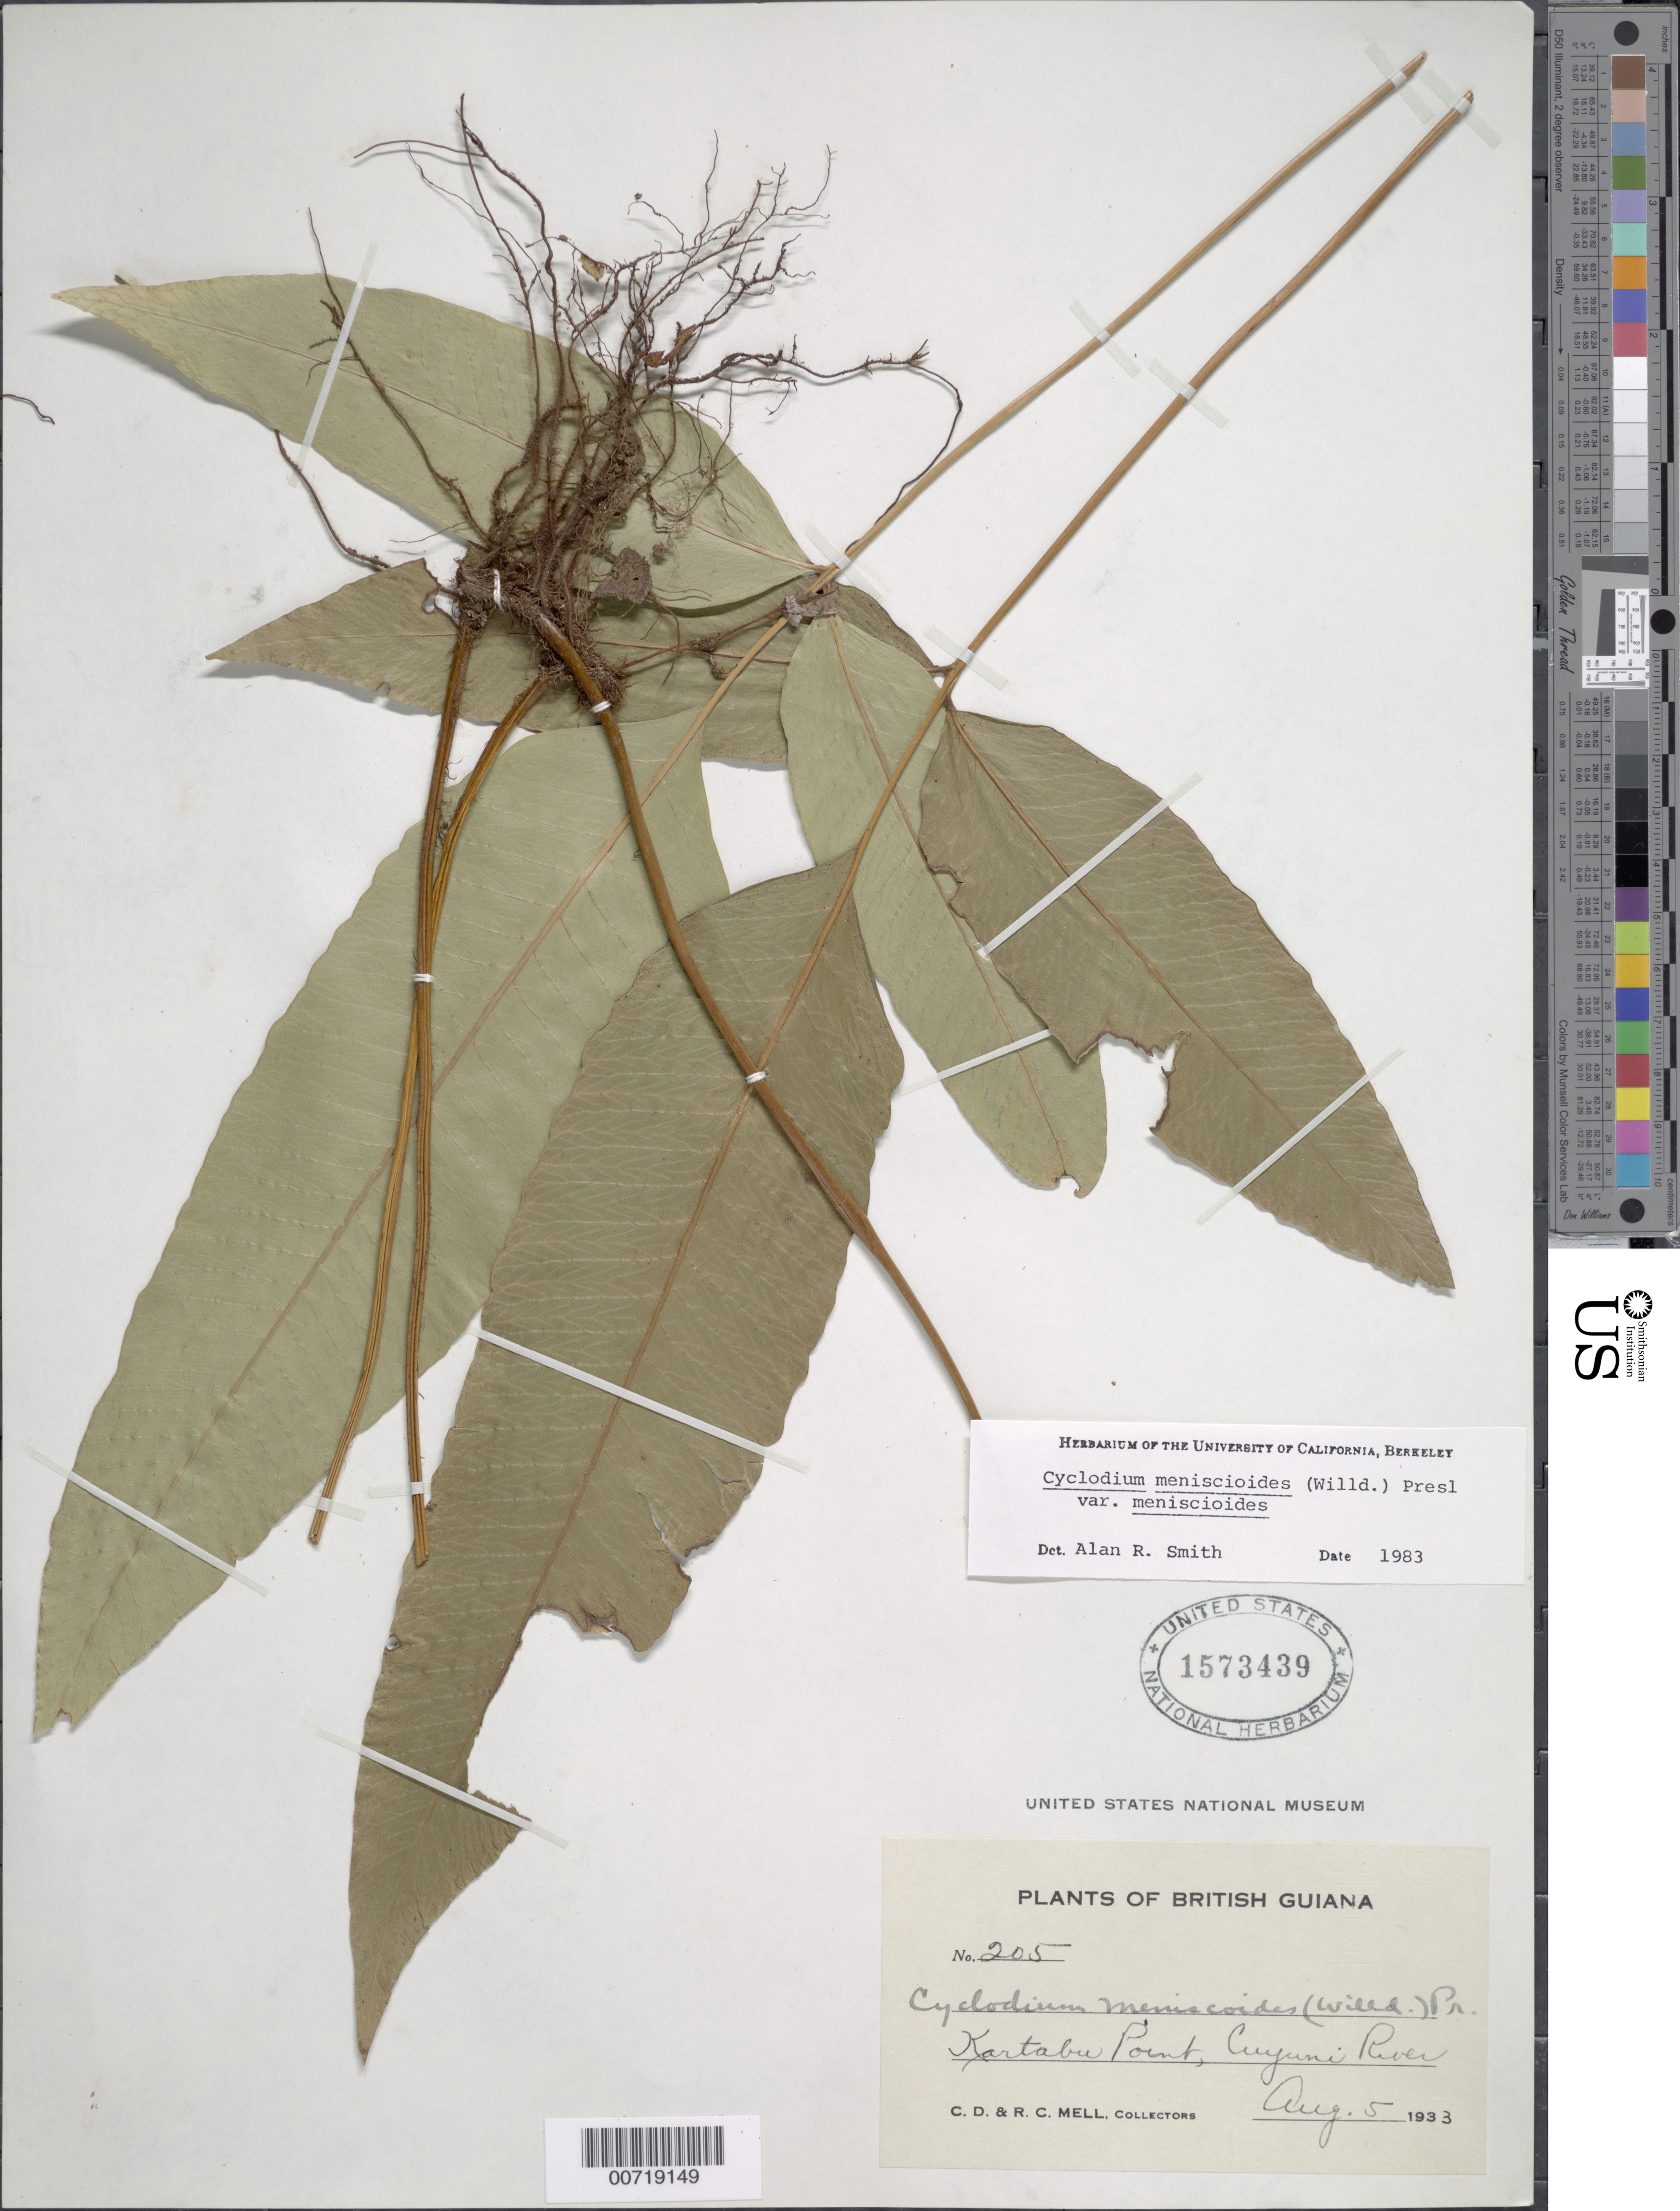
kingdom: Plantae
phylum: Tracheophyta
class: Polypodiopsida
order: Polypodiales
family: Dryopteridaceae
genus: Cyclodium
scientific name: Cyclodium meniscioides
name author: (Willd.) C. Presl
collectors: C. D. Mell & R. Mell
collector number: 205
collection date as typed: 5-Aug-33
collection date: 1933-08-05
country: Guyana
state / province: Cuyuni-Mazaruni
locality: Kartabu Point, Cuyuni River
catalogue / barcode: US 1573439